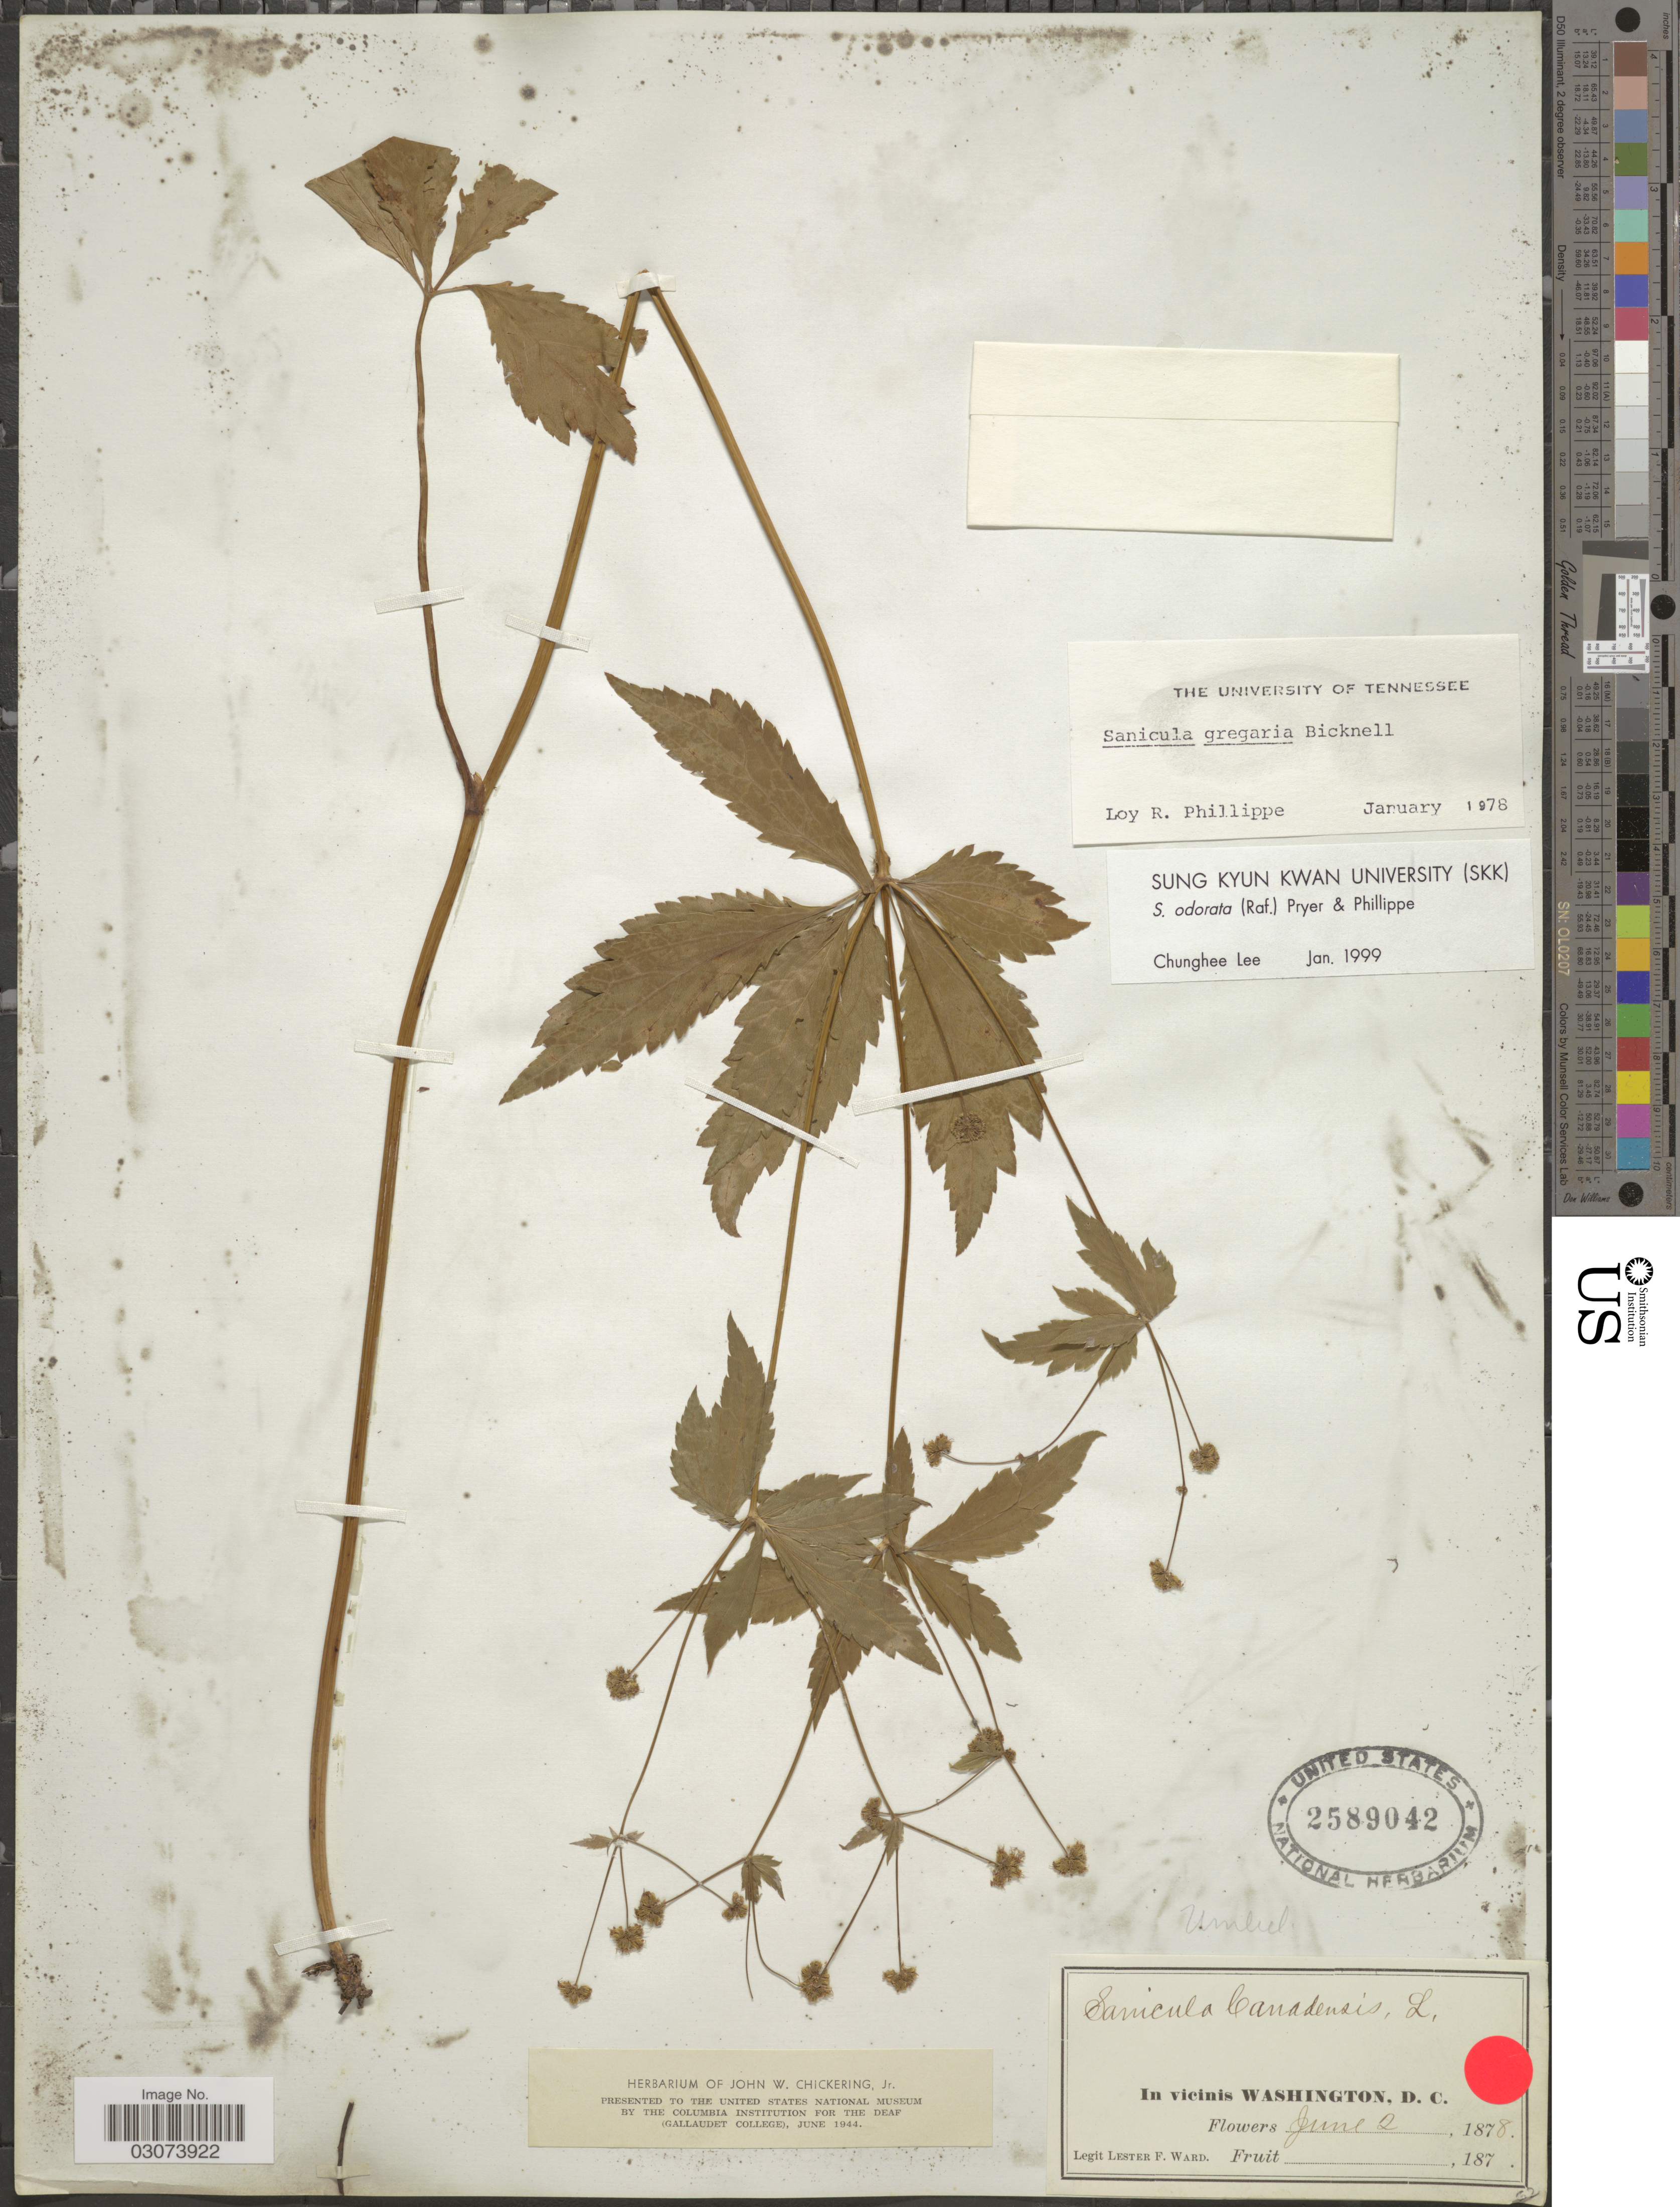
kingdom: Plantae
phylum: Tracheophyta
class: Magnoliopsida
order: Apiales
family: Apiaceae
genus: Sanicula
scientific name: Sanicula odorata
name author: (Raf.) Pryer & Phillippe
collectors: L. F. Ward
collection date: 1878-06-02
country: United States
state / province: District of Columbia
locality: In vicinis Washington, D.C.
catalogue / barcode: US 2589042